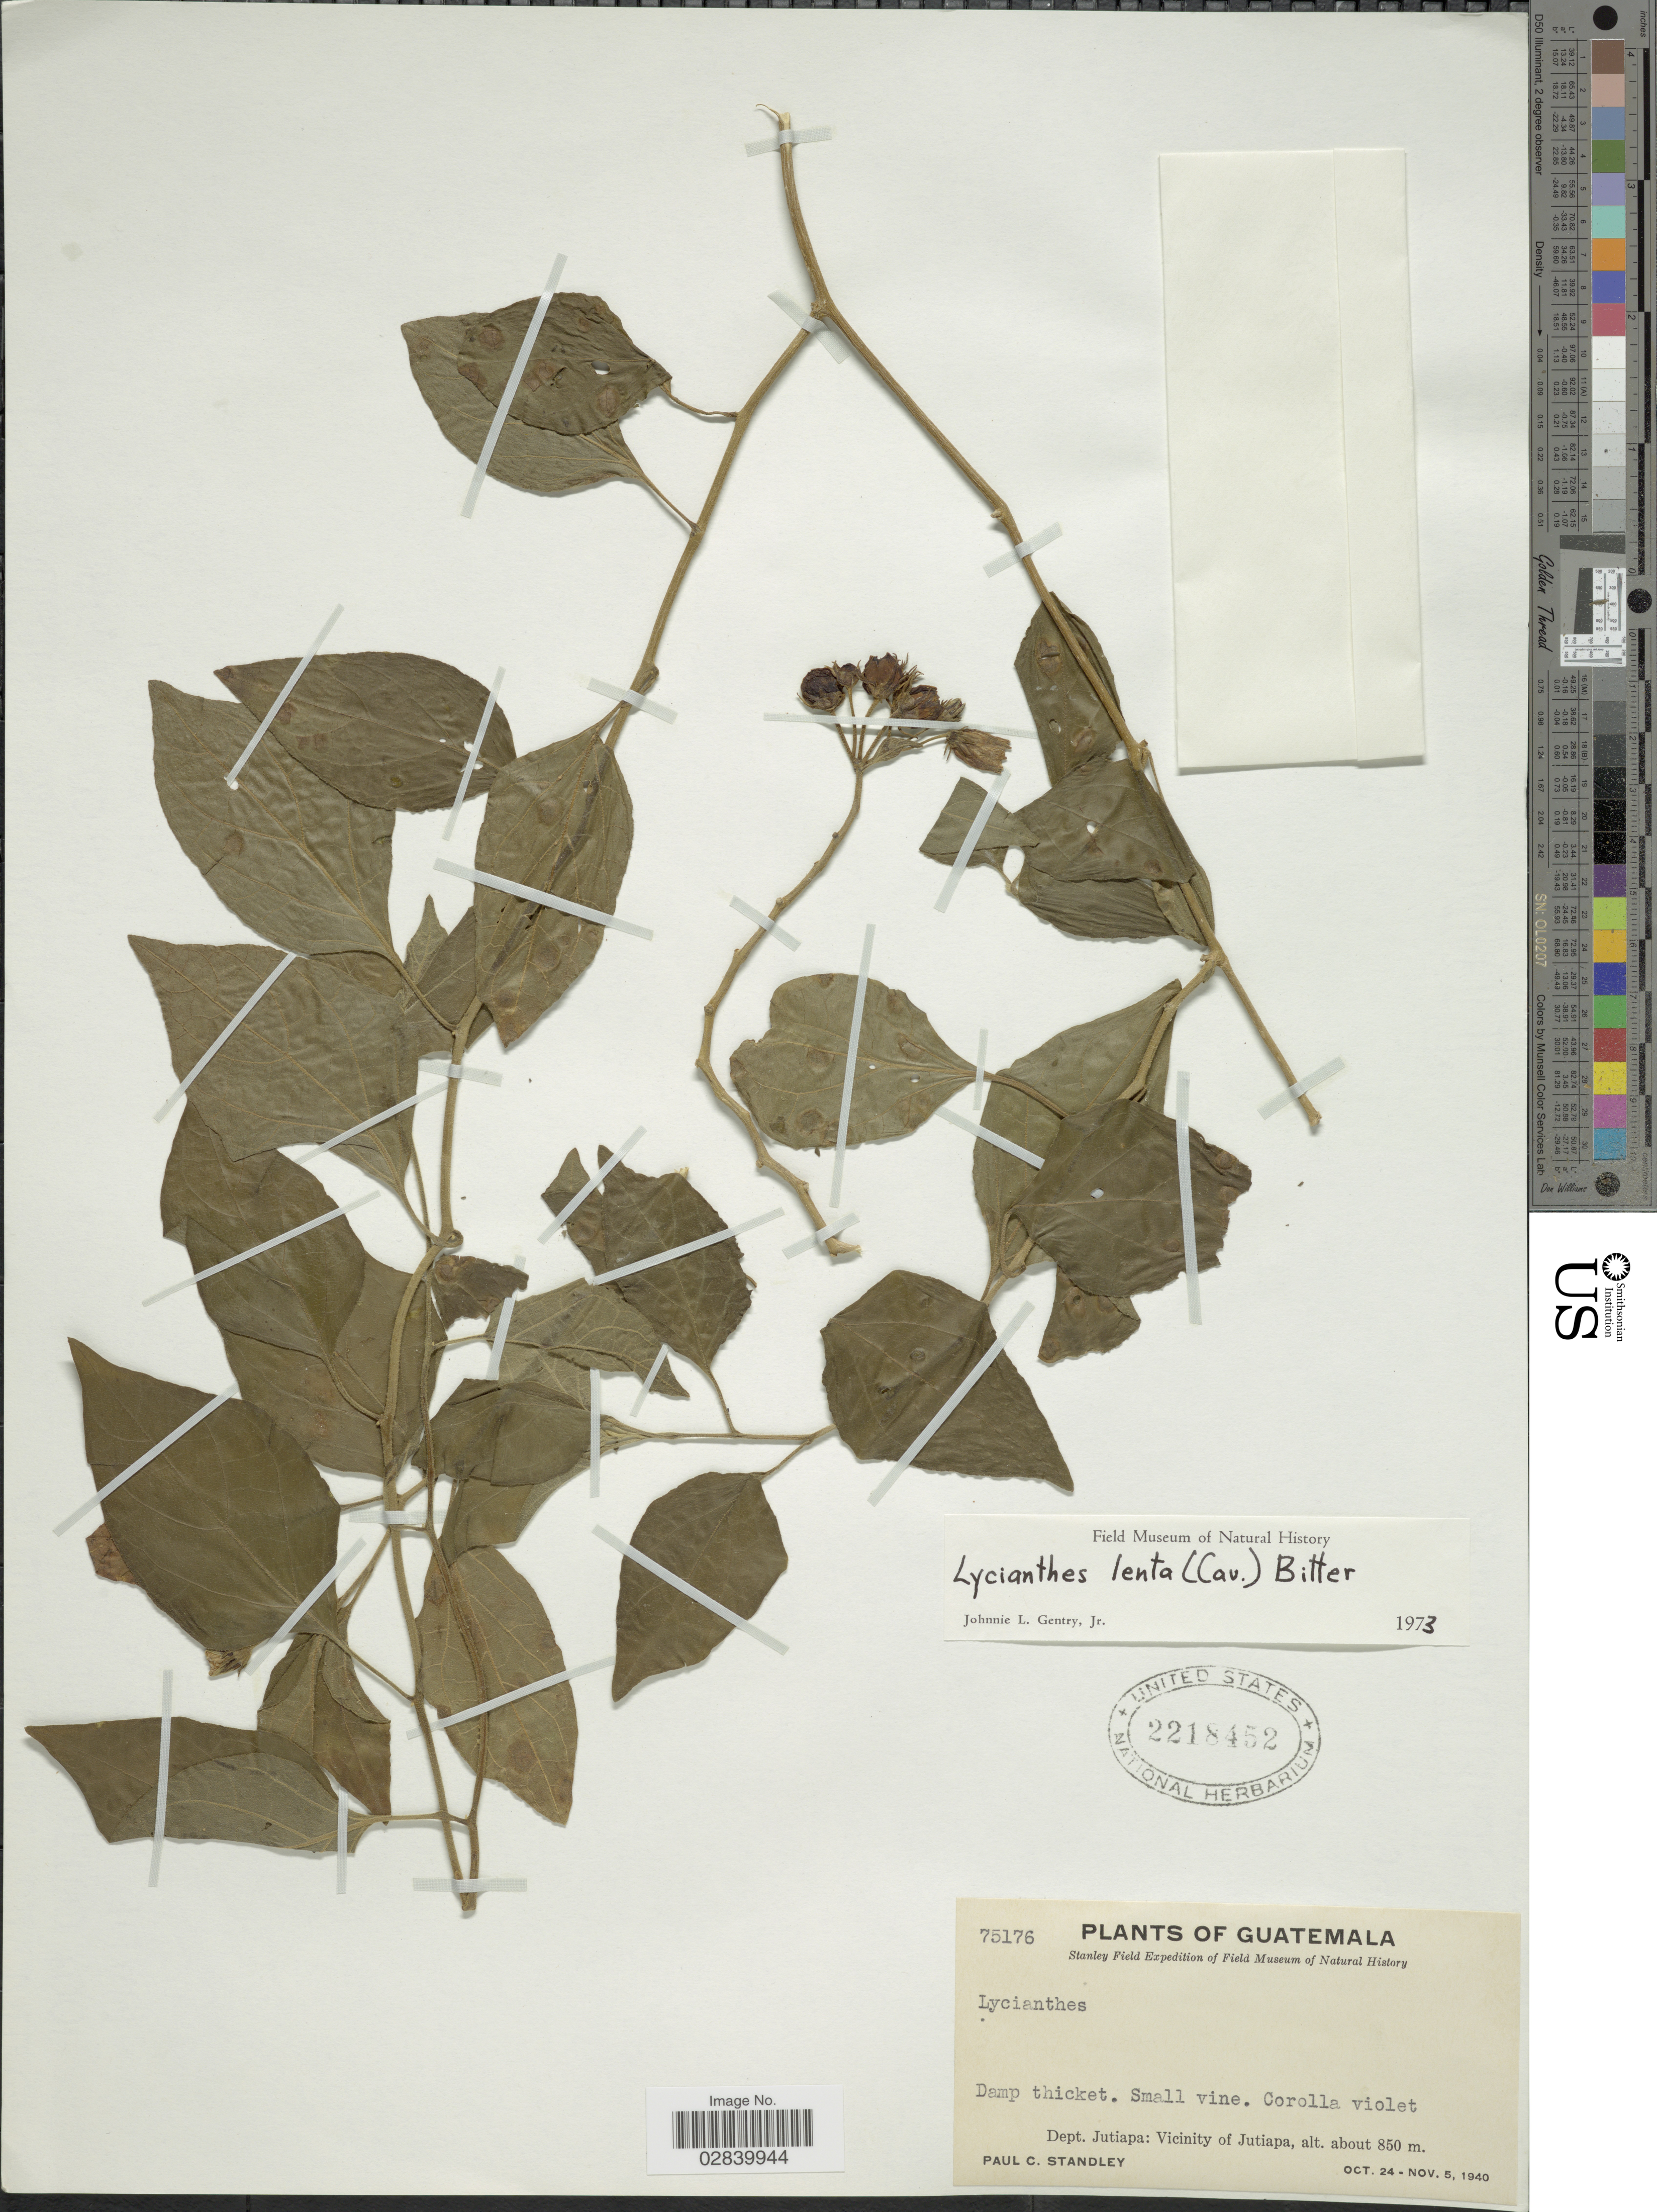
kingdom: Plantae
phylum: Tracheophyta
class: Magnoliopsida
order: Solanales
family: Solanaceae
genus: Lycianthes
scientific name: Lycianthes lenta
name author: (Cav.) Bitter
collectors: P. C. Standley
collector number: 75176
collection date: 1940-10-24/1940-11-05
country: Guatemala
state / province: Jutiapa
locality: Dept. Jutiapa: Vicinity of Jutiapa.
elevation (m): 850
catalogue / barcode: US 2218452